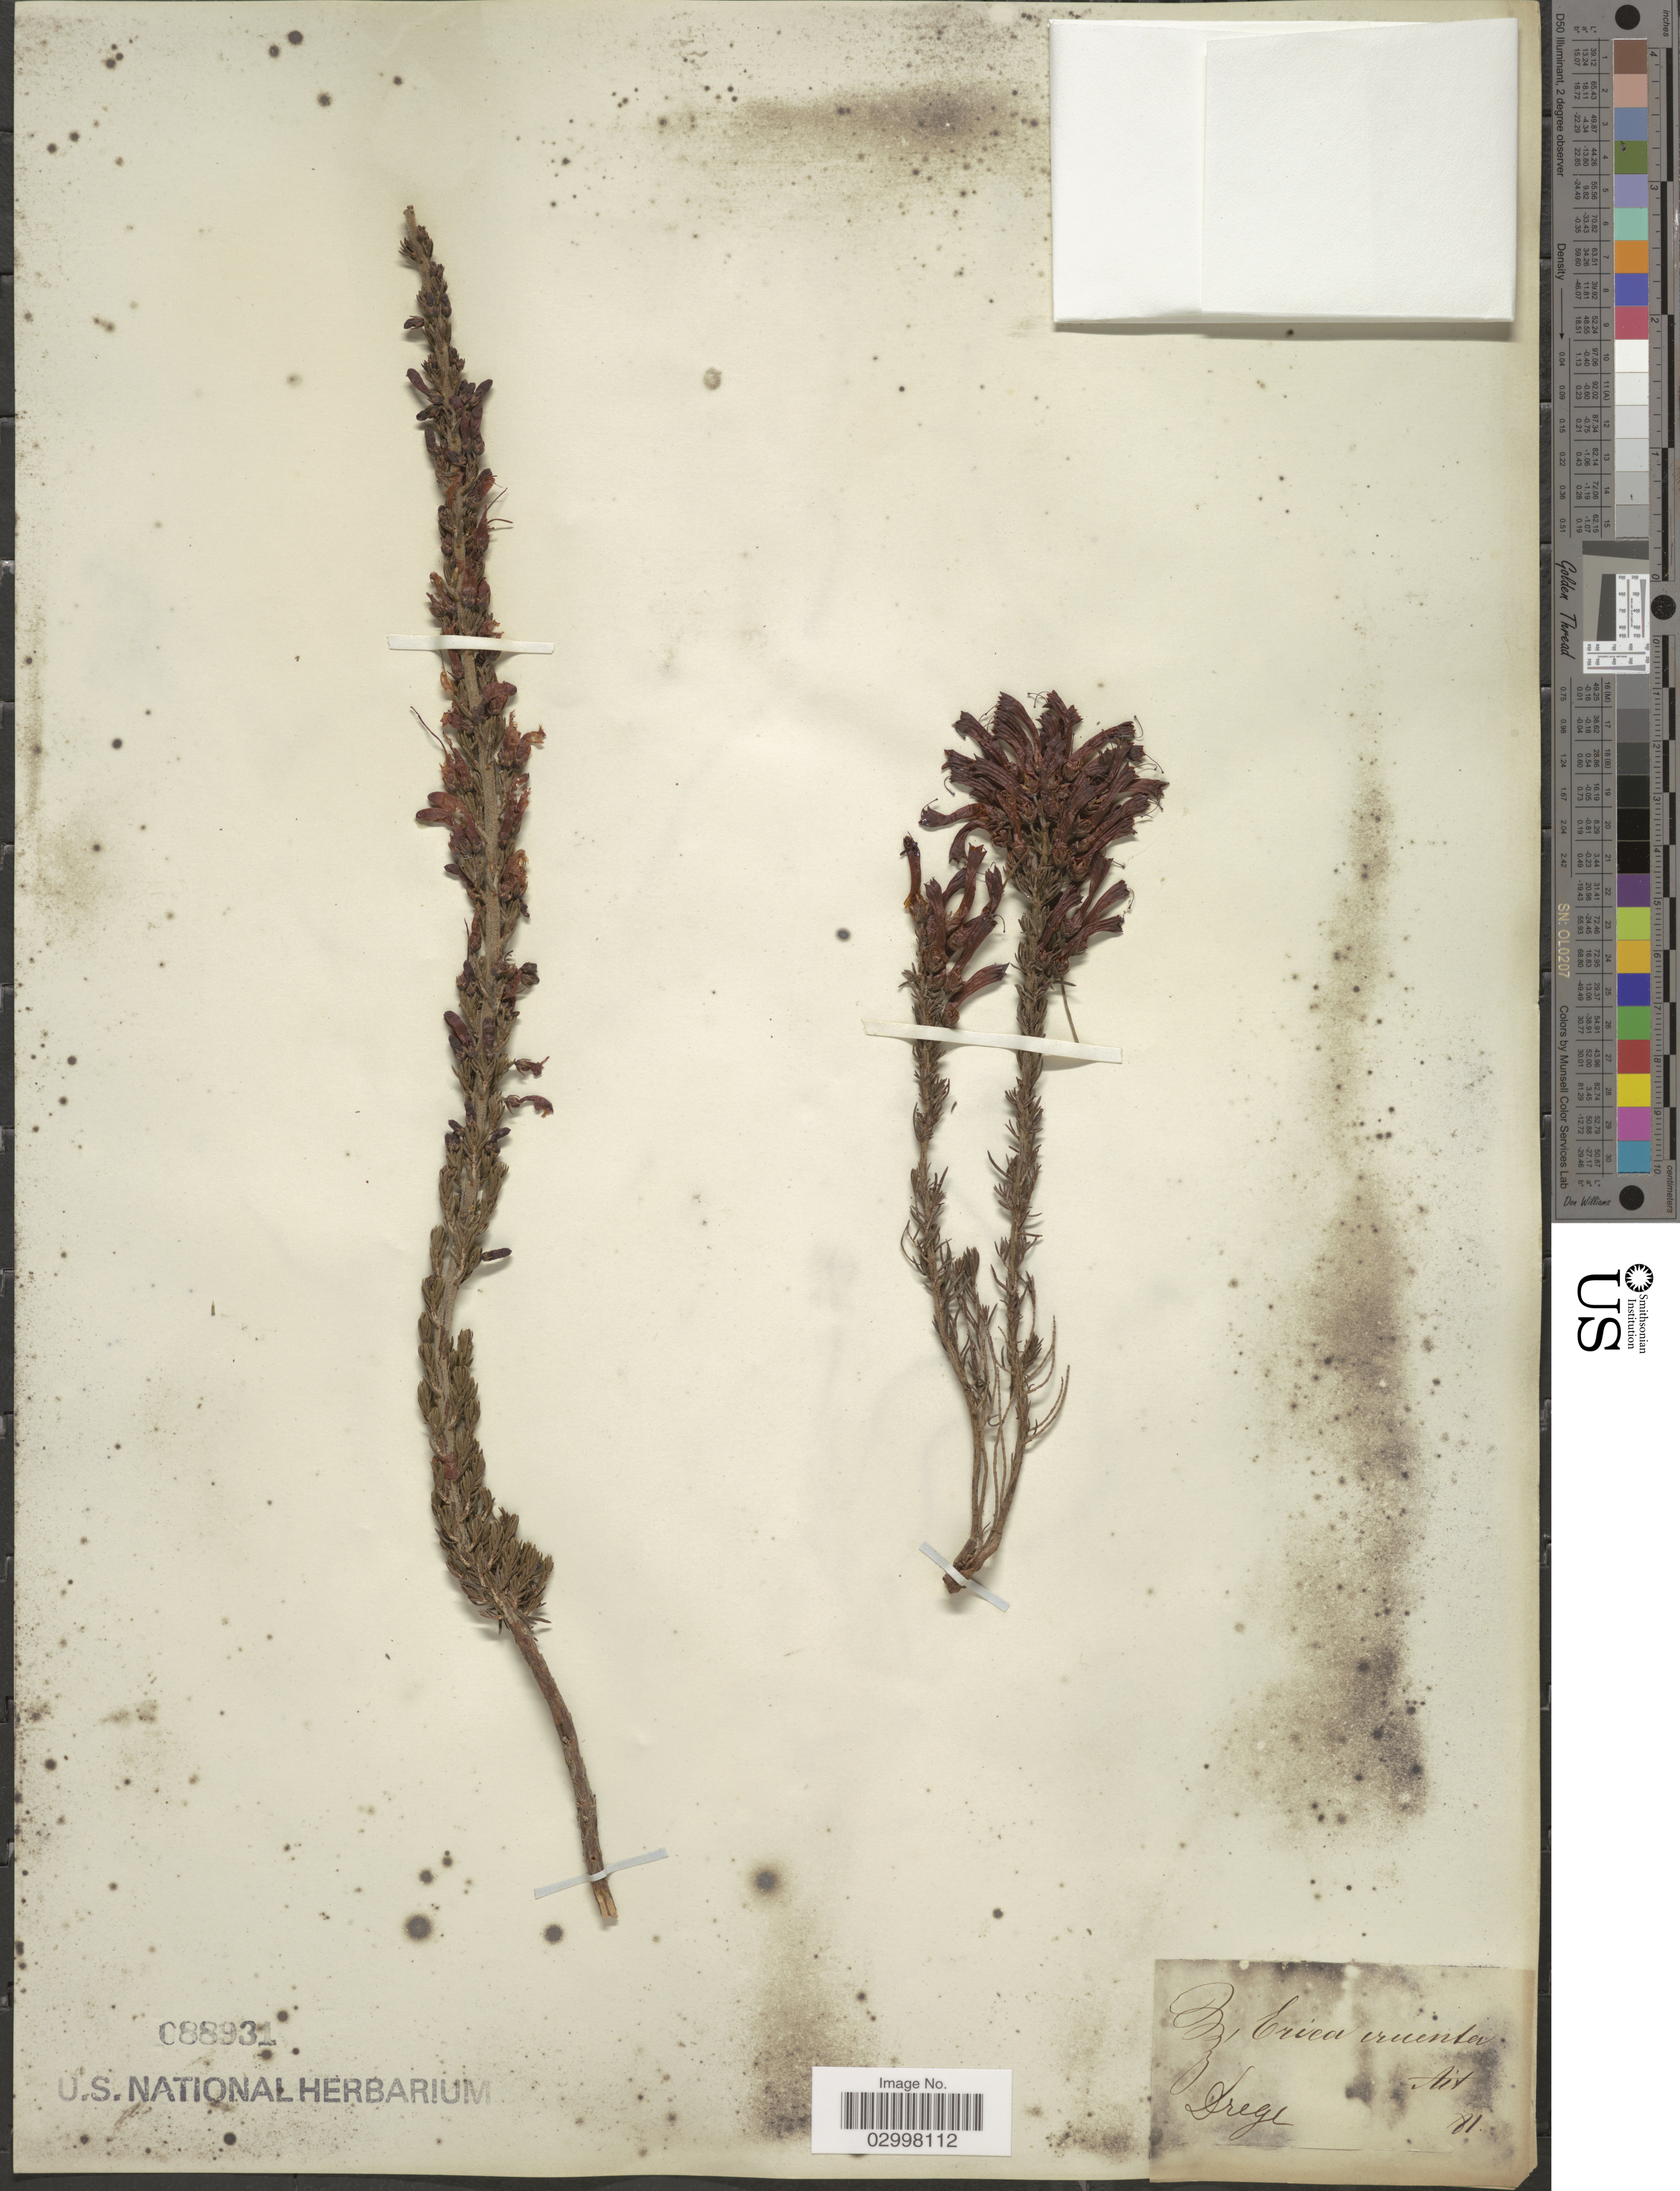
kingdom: Plantae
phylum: Tracheophyta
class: Magnoliopsida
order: Ericales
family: Ericaceae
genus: Erica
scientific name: Erica cruenta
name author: Sol.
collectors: Drege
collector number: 81?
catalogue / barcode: US 88931